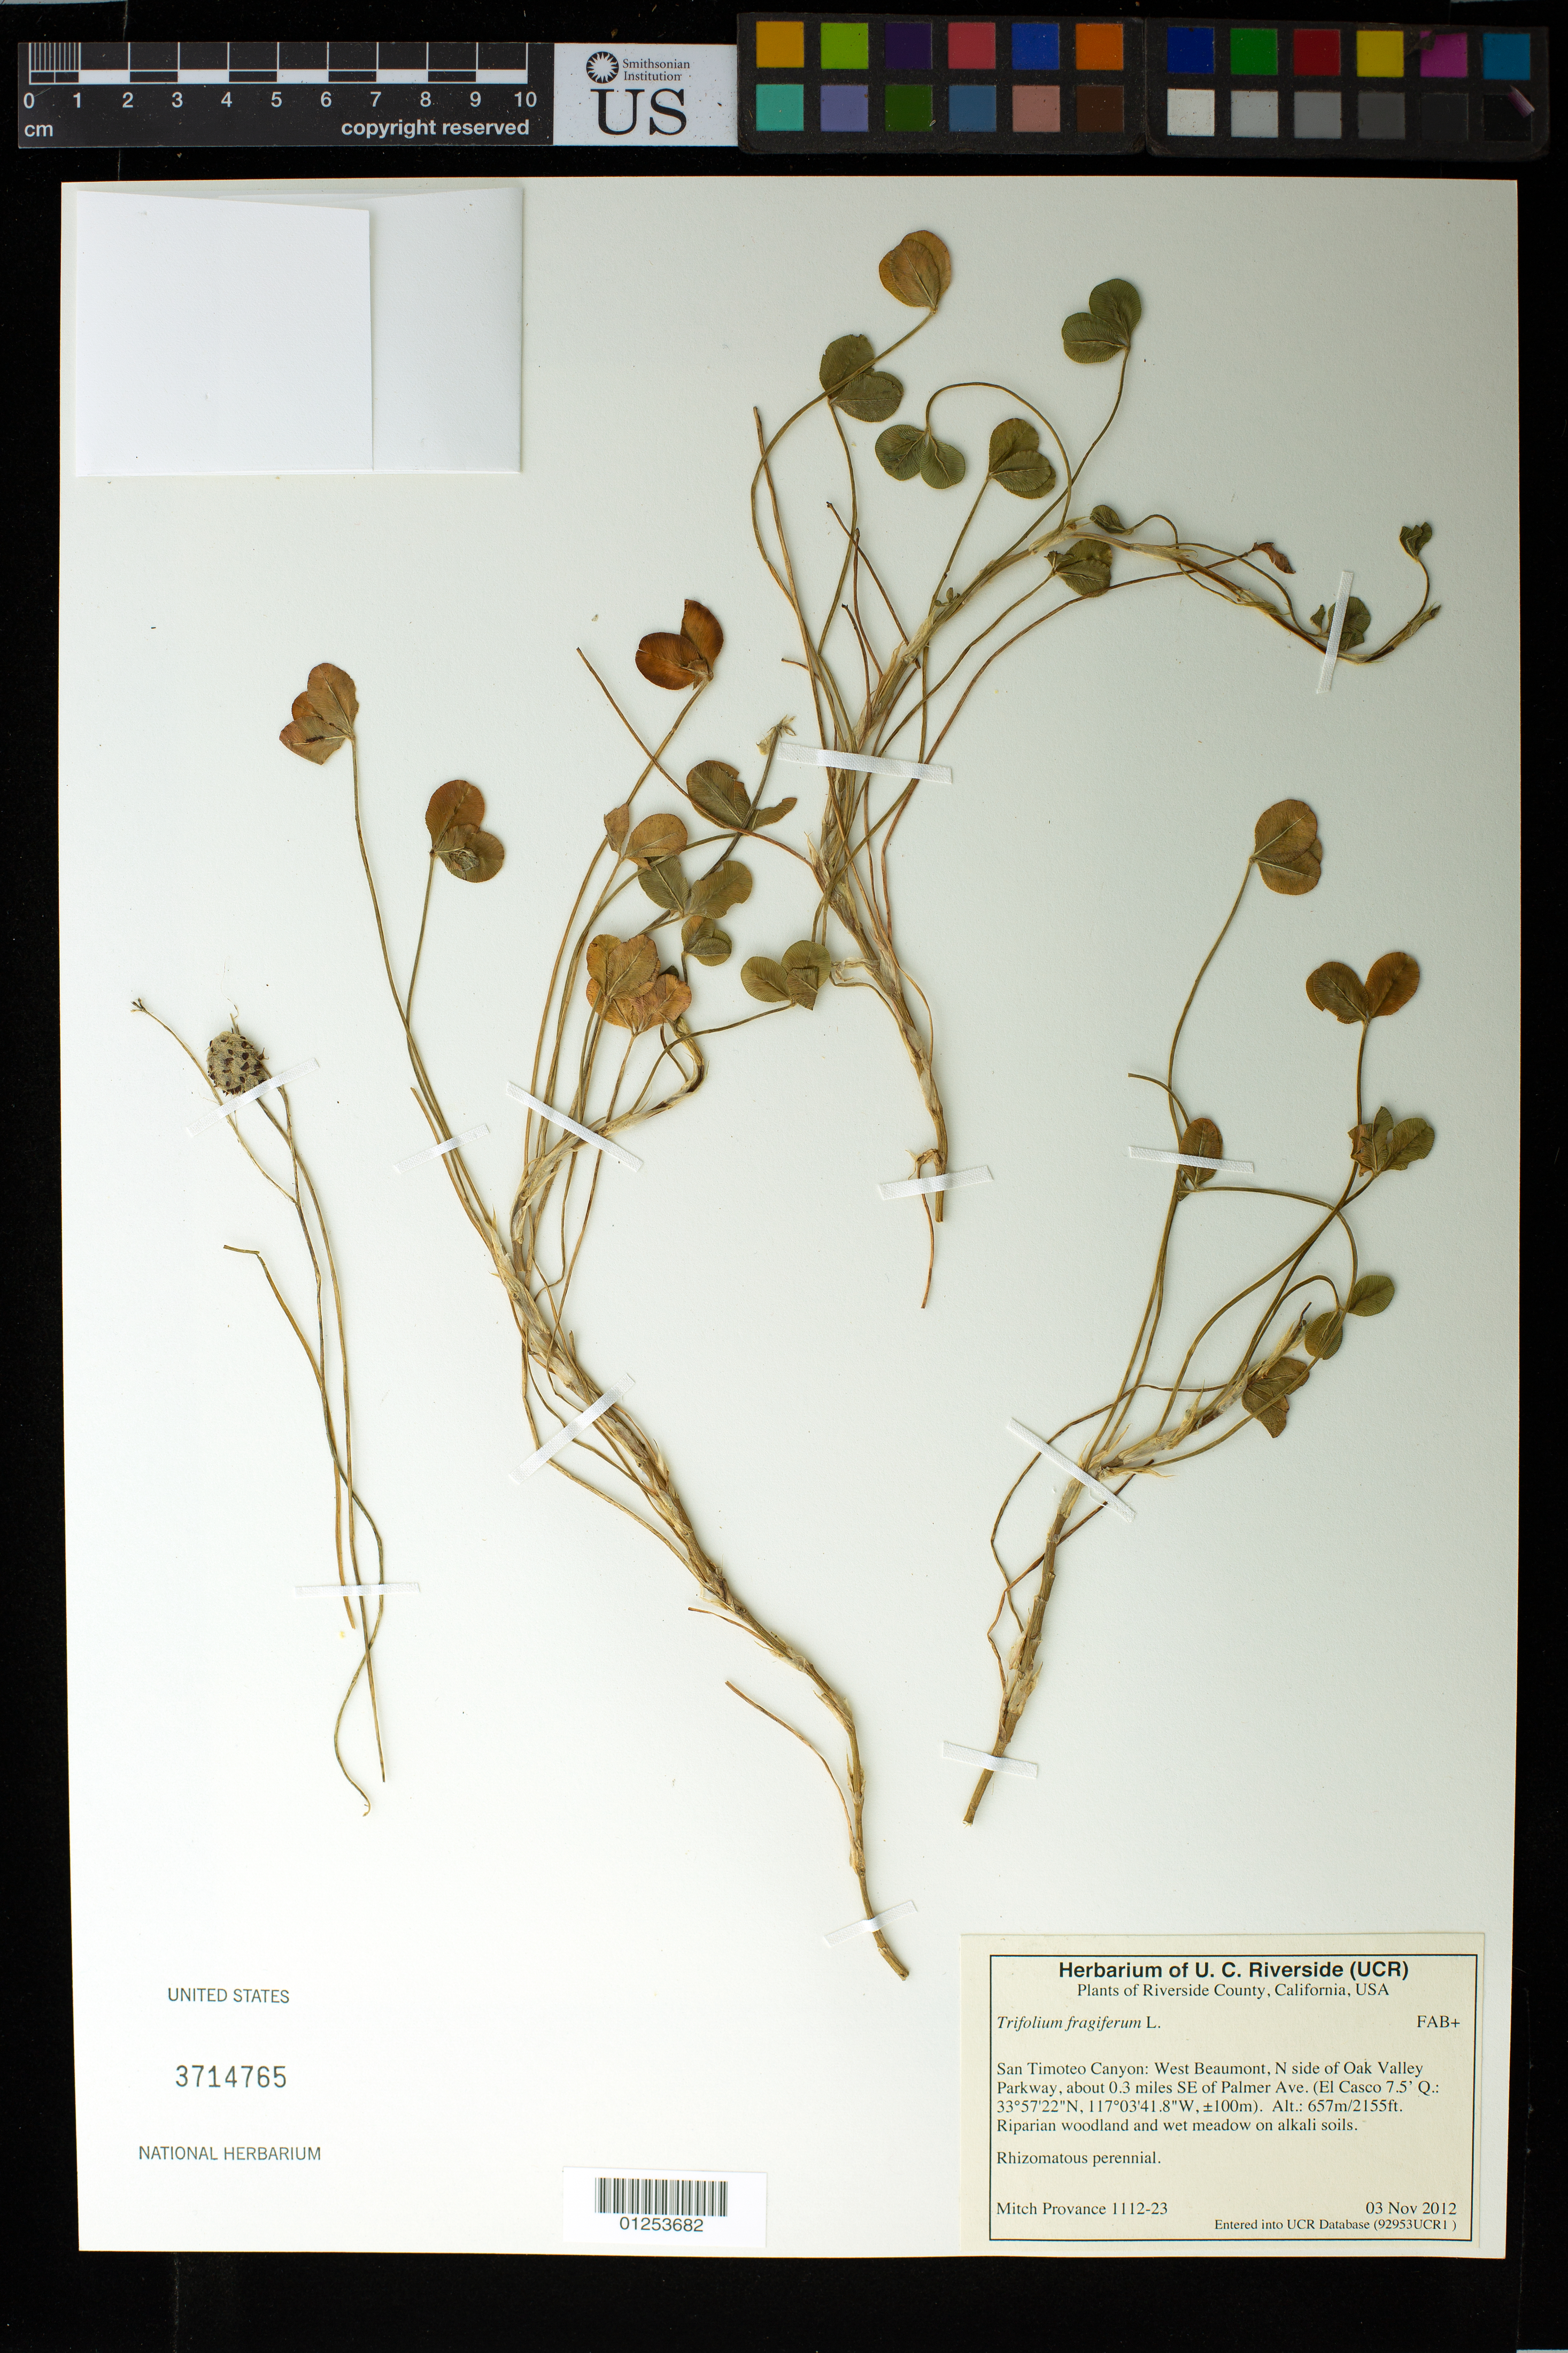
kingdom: Plantae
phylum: Tracheophyta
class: Magnoliopsida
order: Fabales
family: Fabaceae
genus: Trifolium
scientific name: Trifolium fragiferum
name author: L.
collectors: M. Provance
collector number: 1112-23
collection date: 2012-11-03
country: United States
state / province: California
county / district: Riverside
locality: San Timoteo Canyon: West Beaumont, N side of Oak Valley Parkway, about 0.3 miles SE of Palmer Ave. (El Casco 7.5' Q) +/- 100 m.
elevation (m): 657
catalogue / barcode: US 3714765